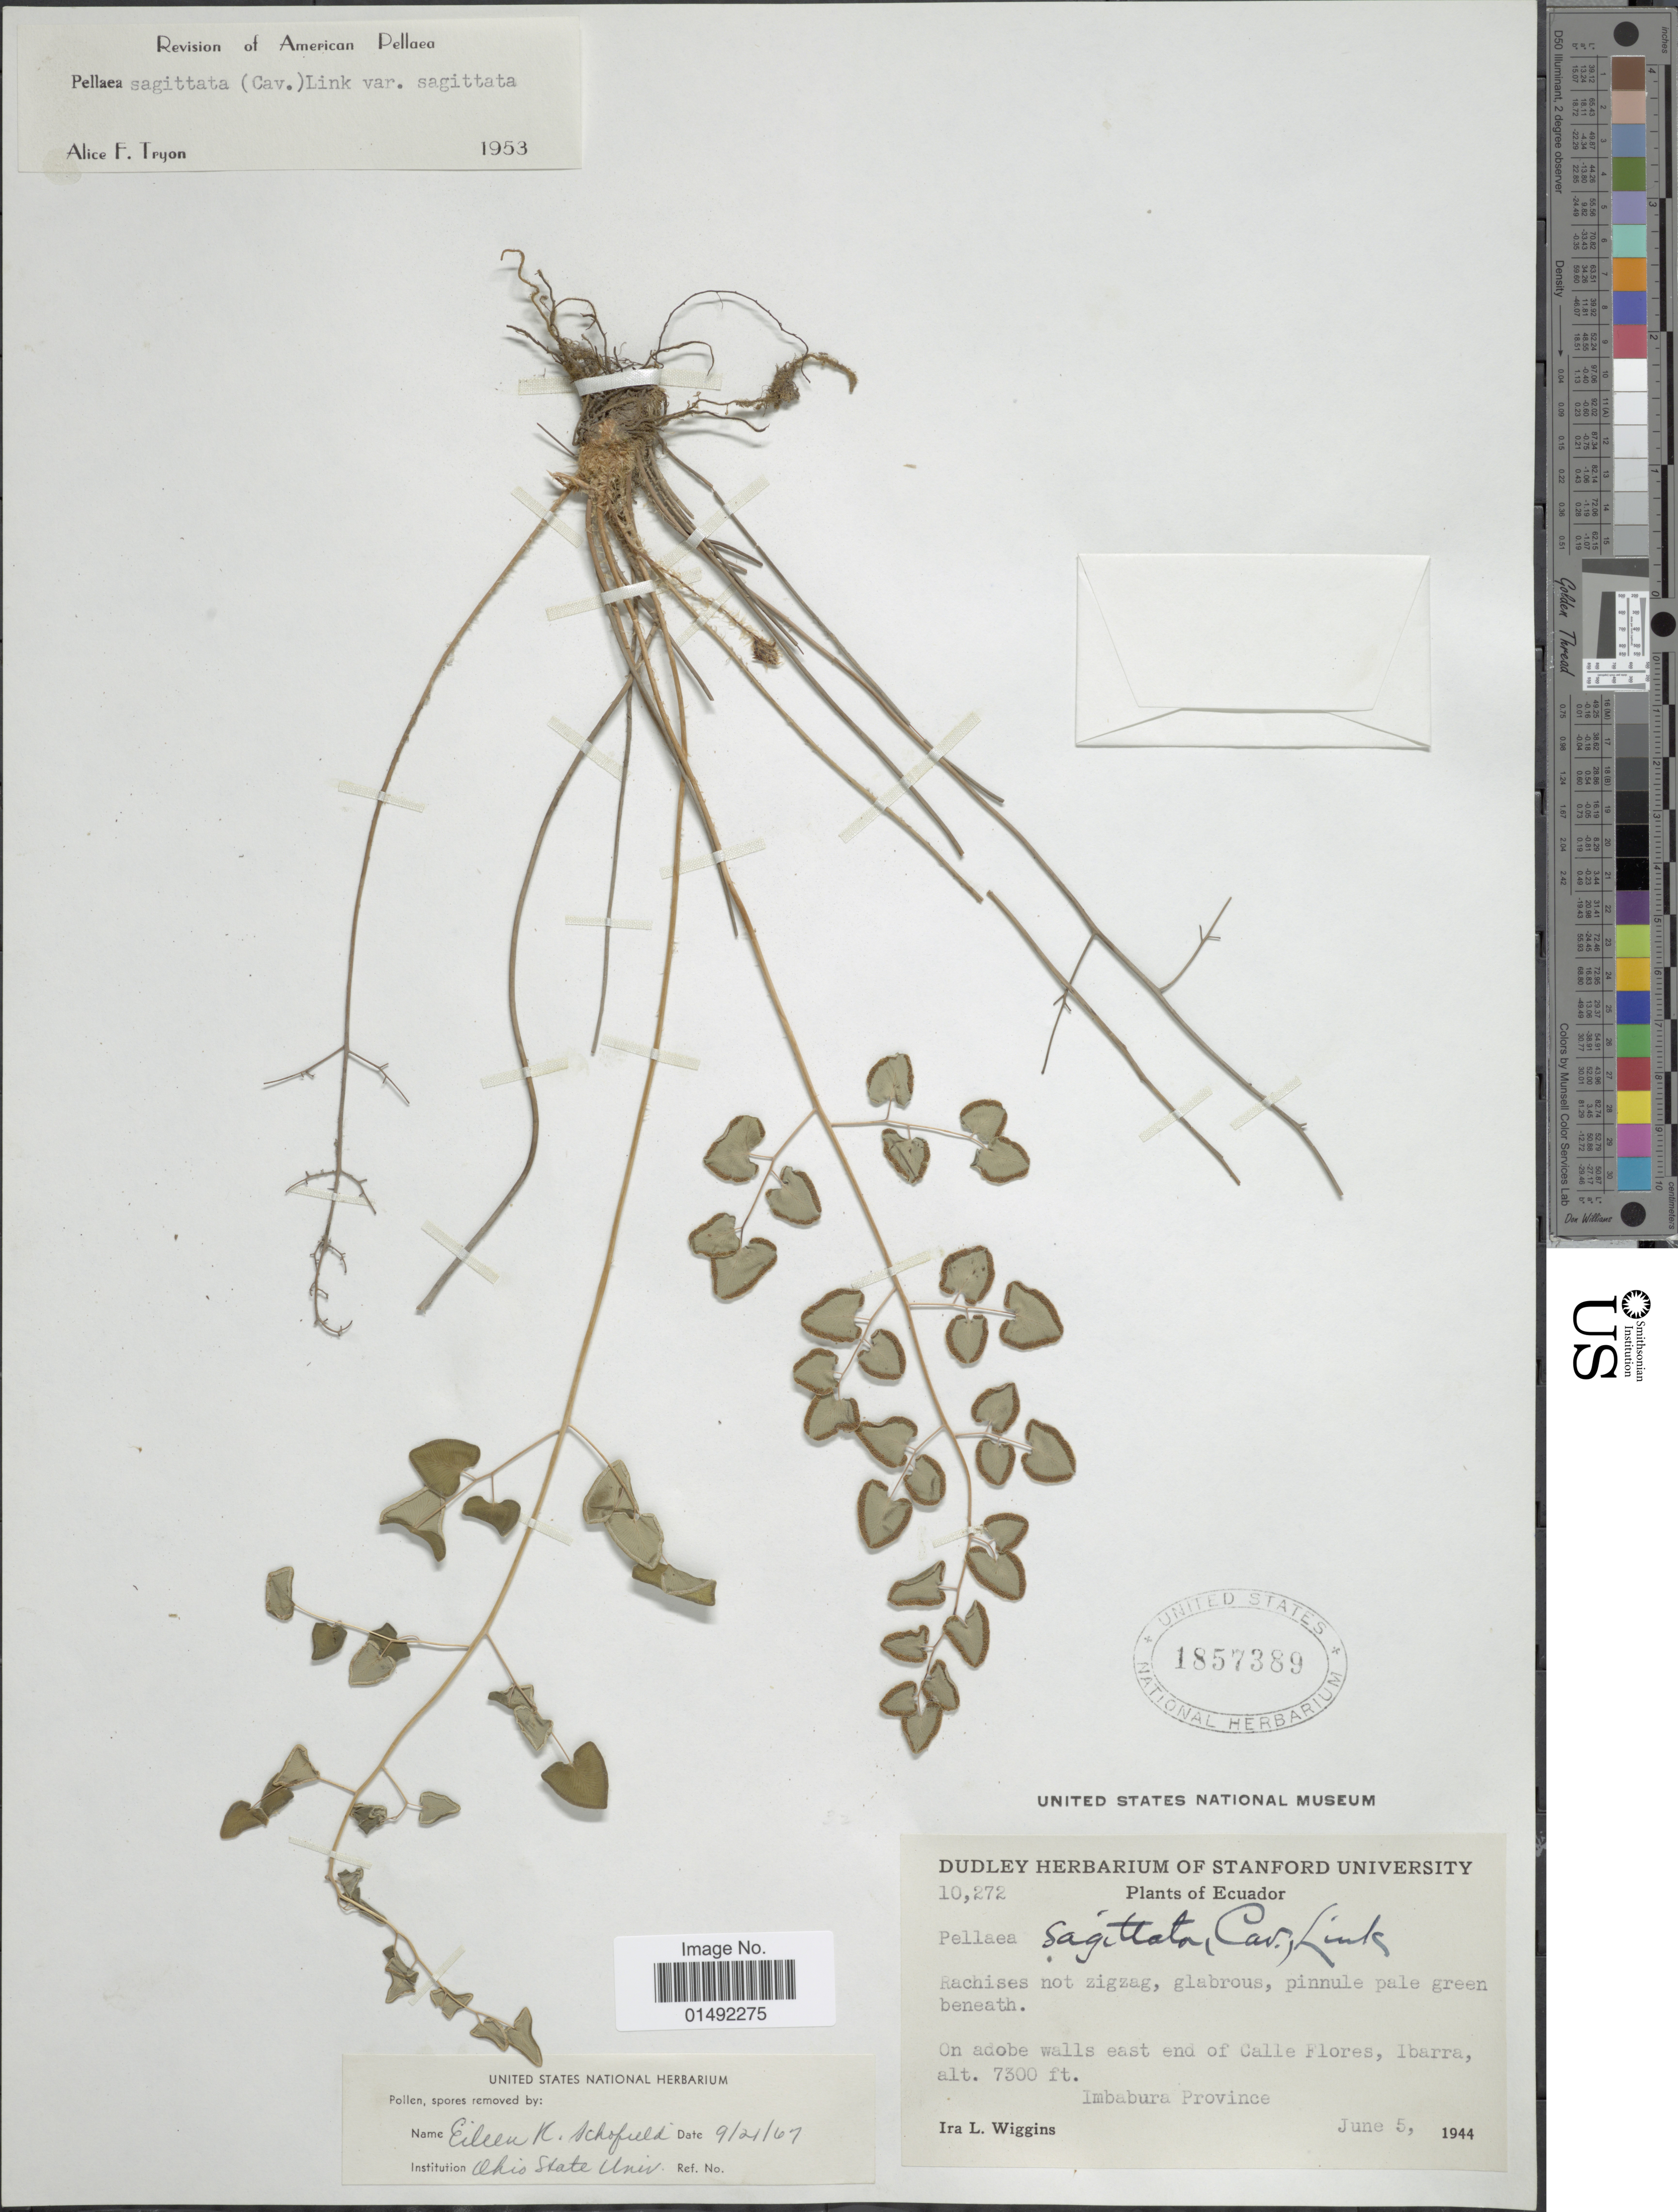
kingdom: Plantae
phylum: Tracheophyta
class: Polypodiopsida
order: Polypodiales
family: Pteridaceae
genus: Pellaea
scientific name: Pellaea sagittata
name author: (Cav.) Link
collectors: I. L. Wiggins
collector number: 10272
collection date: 1944-06-05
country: Ecuador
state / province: Imbabura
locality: On adobe walls east end of Calle Flores, Ibarra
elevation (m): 2225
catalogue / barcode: US 1857389